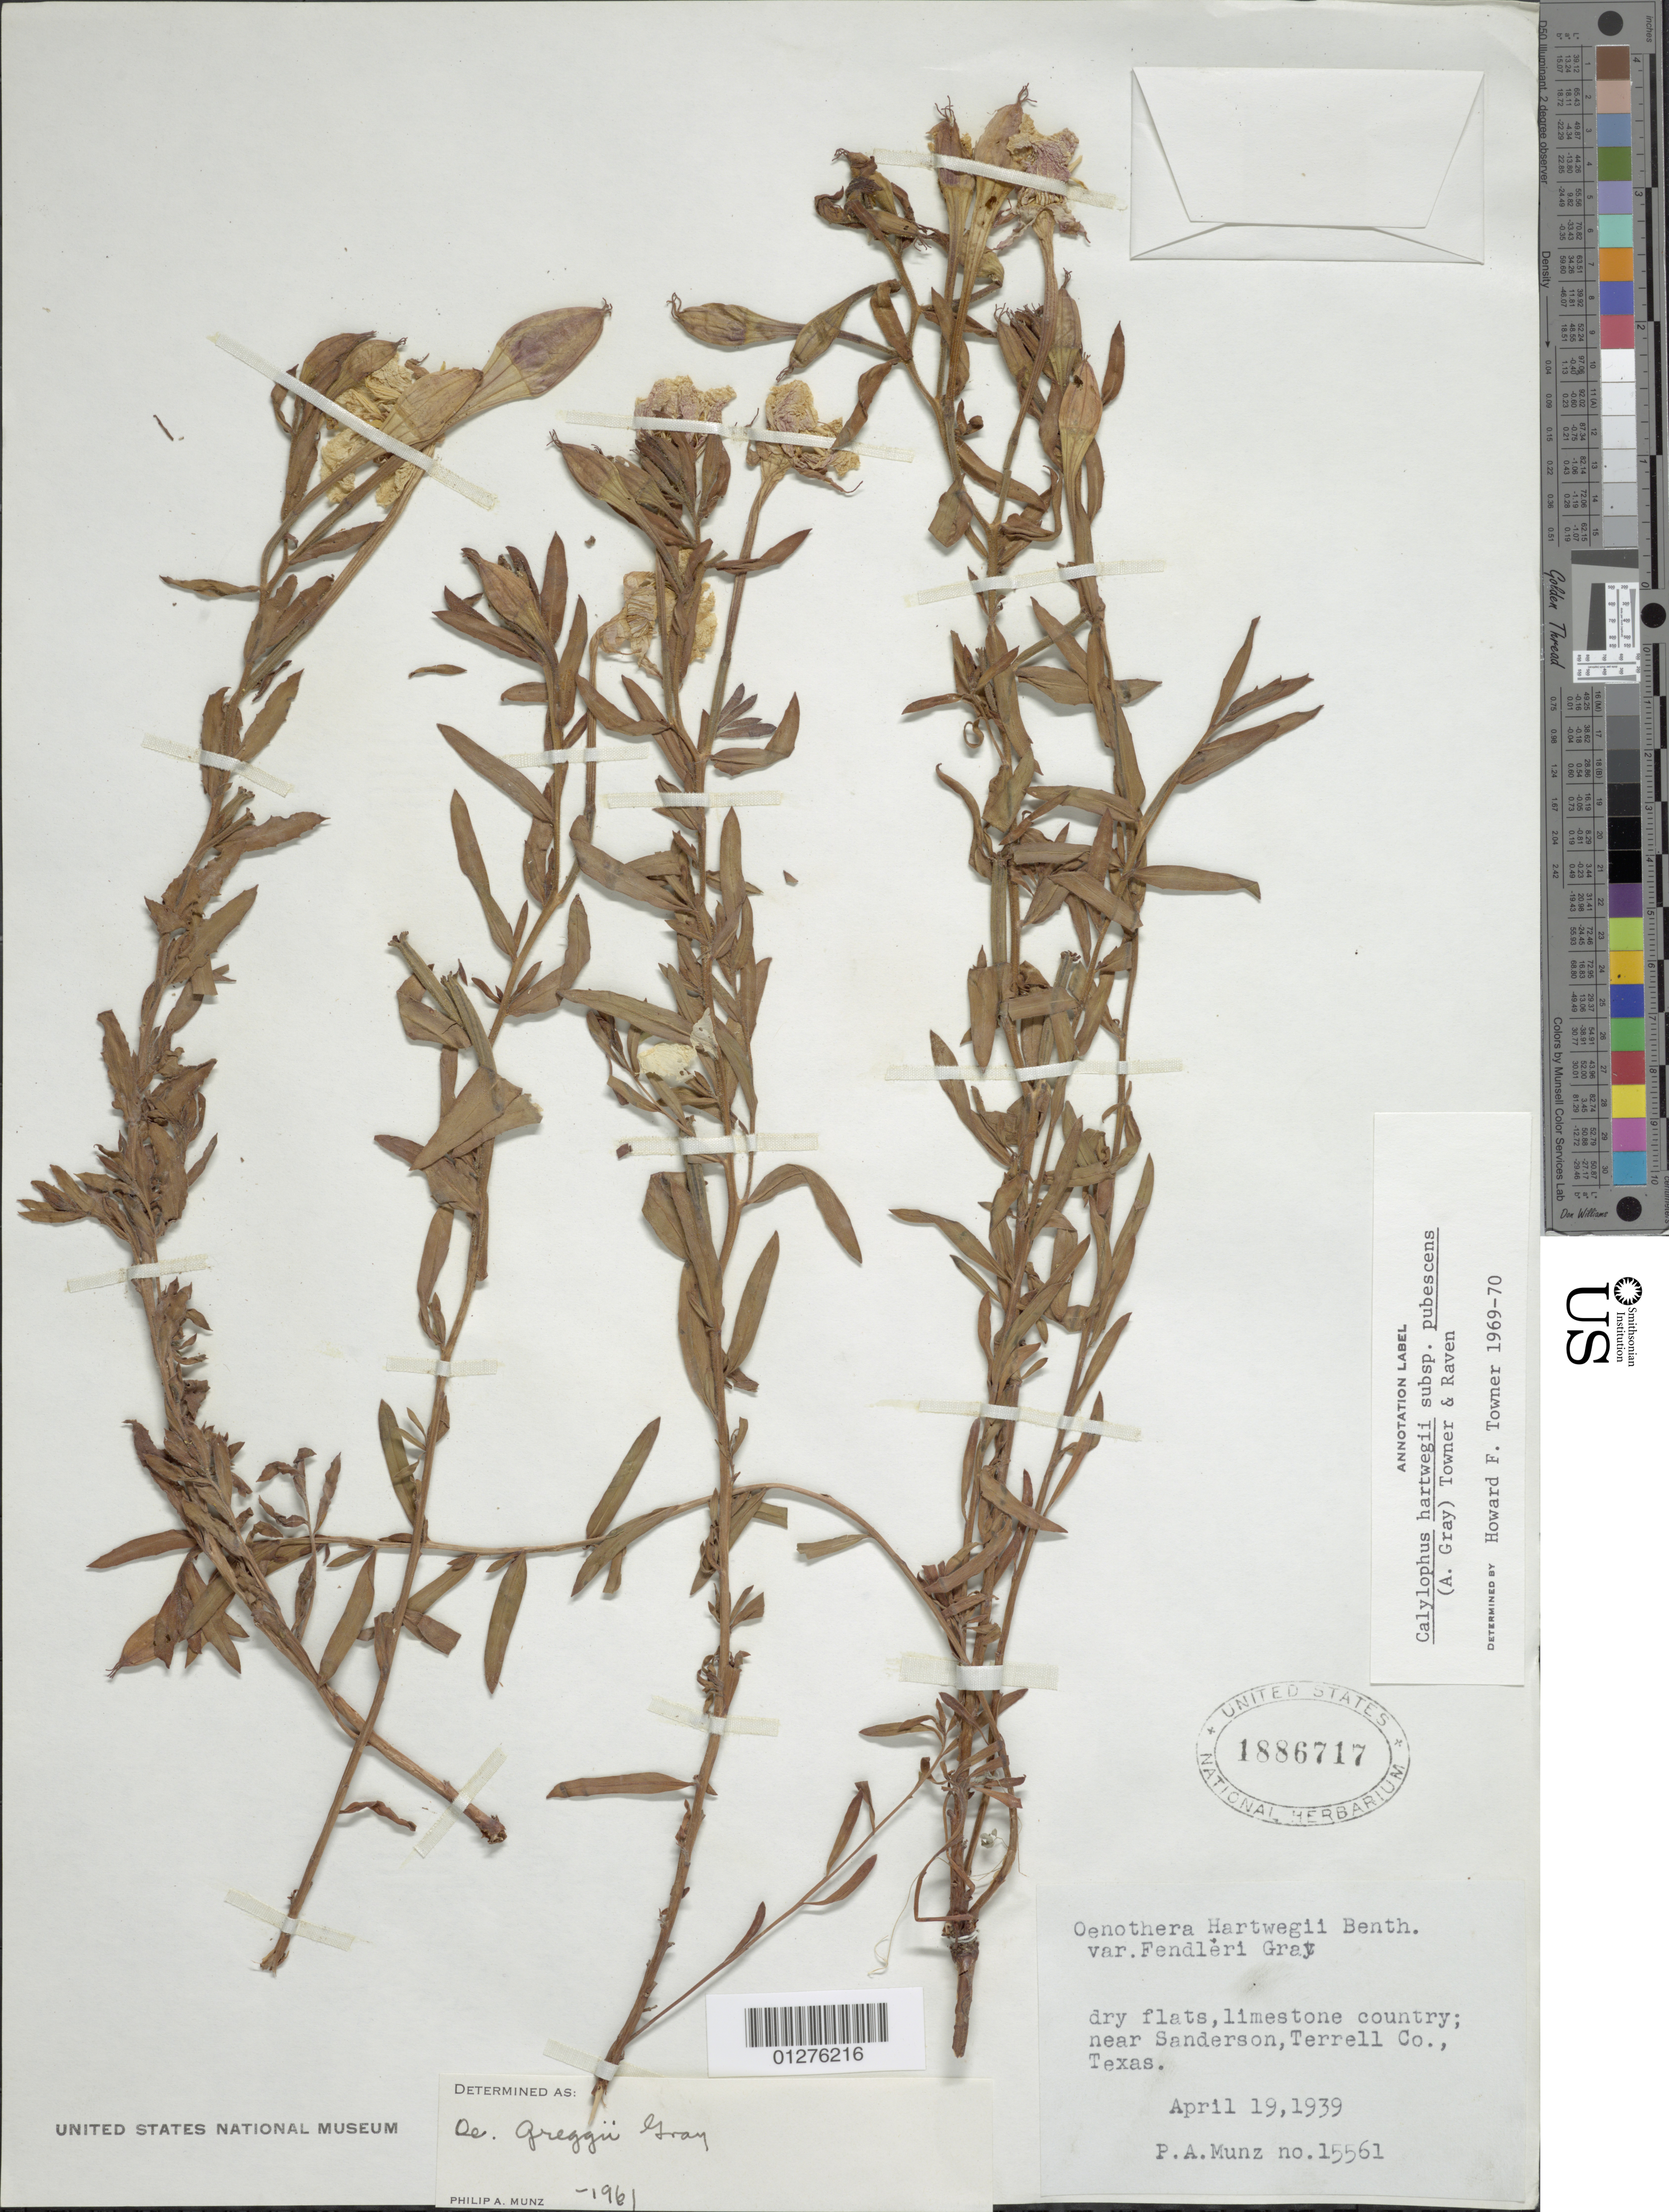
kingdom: Plantae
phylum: Tracheophyta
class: Magnoliopsida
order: Myrtales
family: Onagraceae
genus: Oenothera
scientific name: Oenothera hartwegii subsp. pubescens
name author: (A. Gray) W.L. Wagner & Hoch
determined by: Towner, H. F.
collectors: P. A. Munz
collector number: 15561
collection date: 1939-04-19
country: United States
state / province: Texas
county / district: Terrell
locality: Limestone Country; near Sanderson.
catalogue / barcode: US 1886717